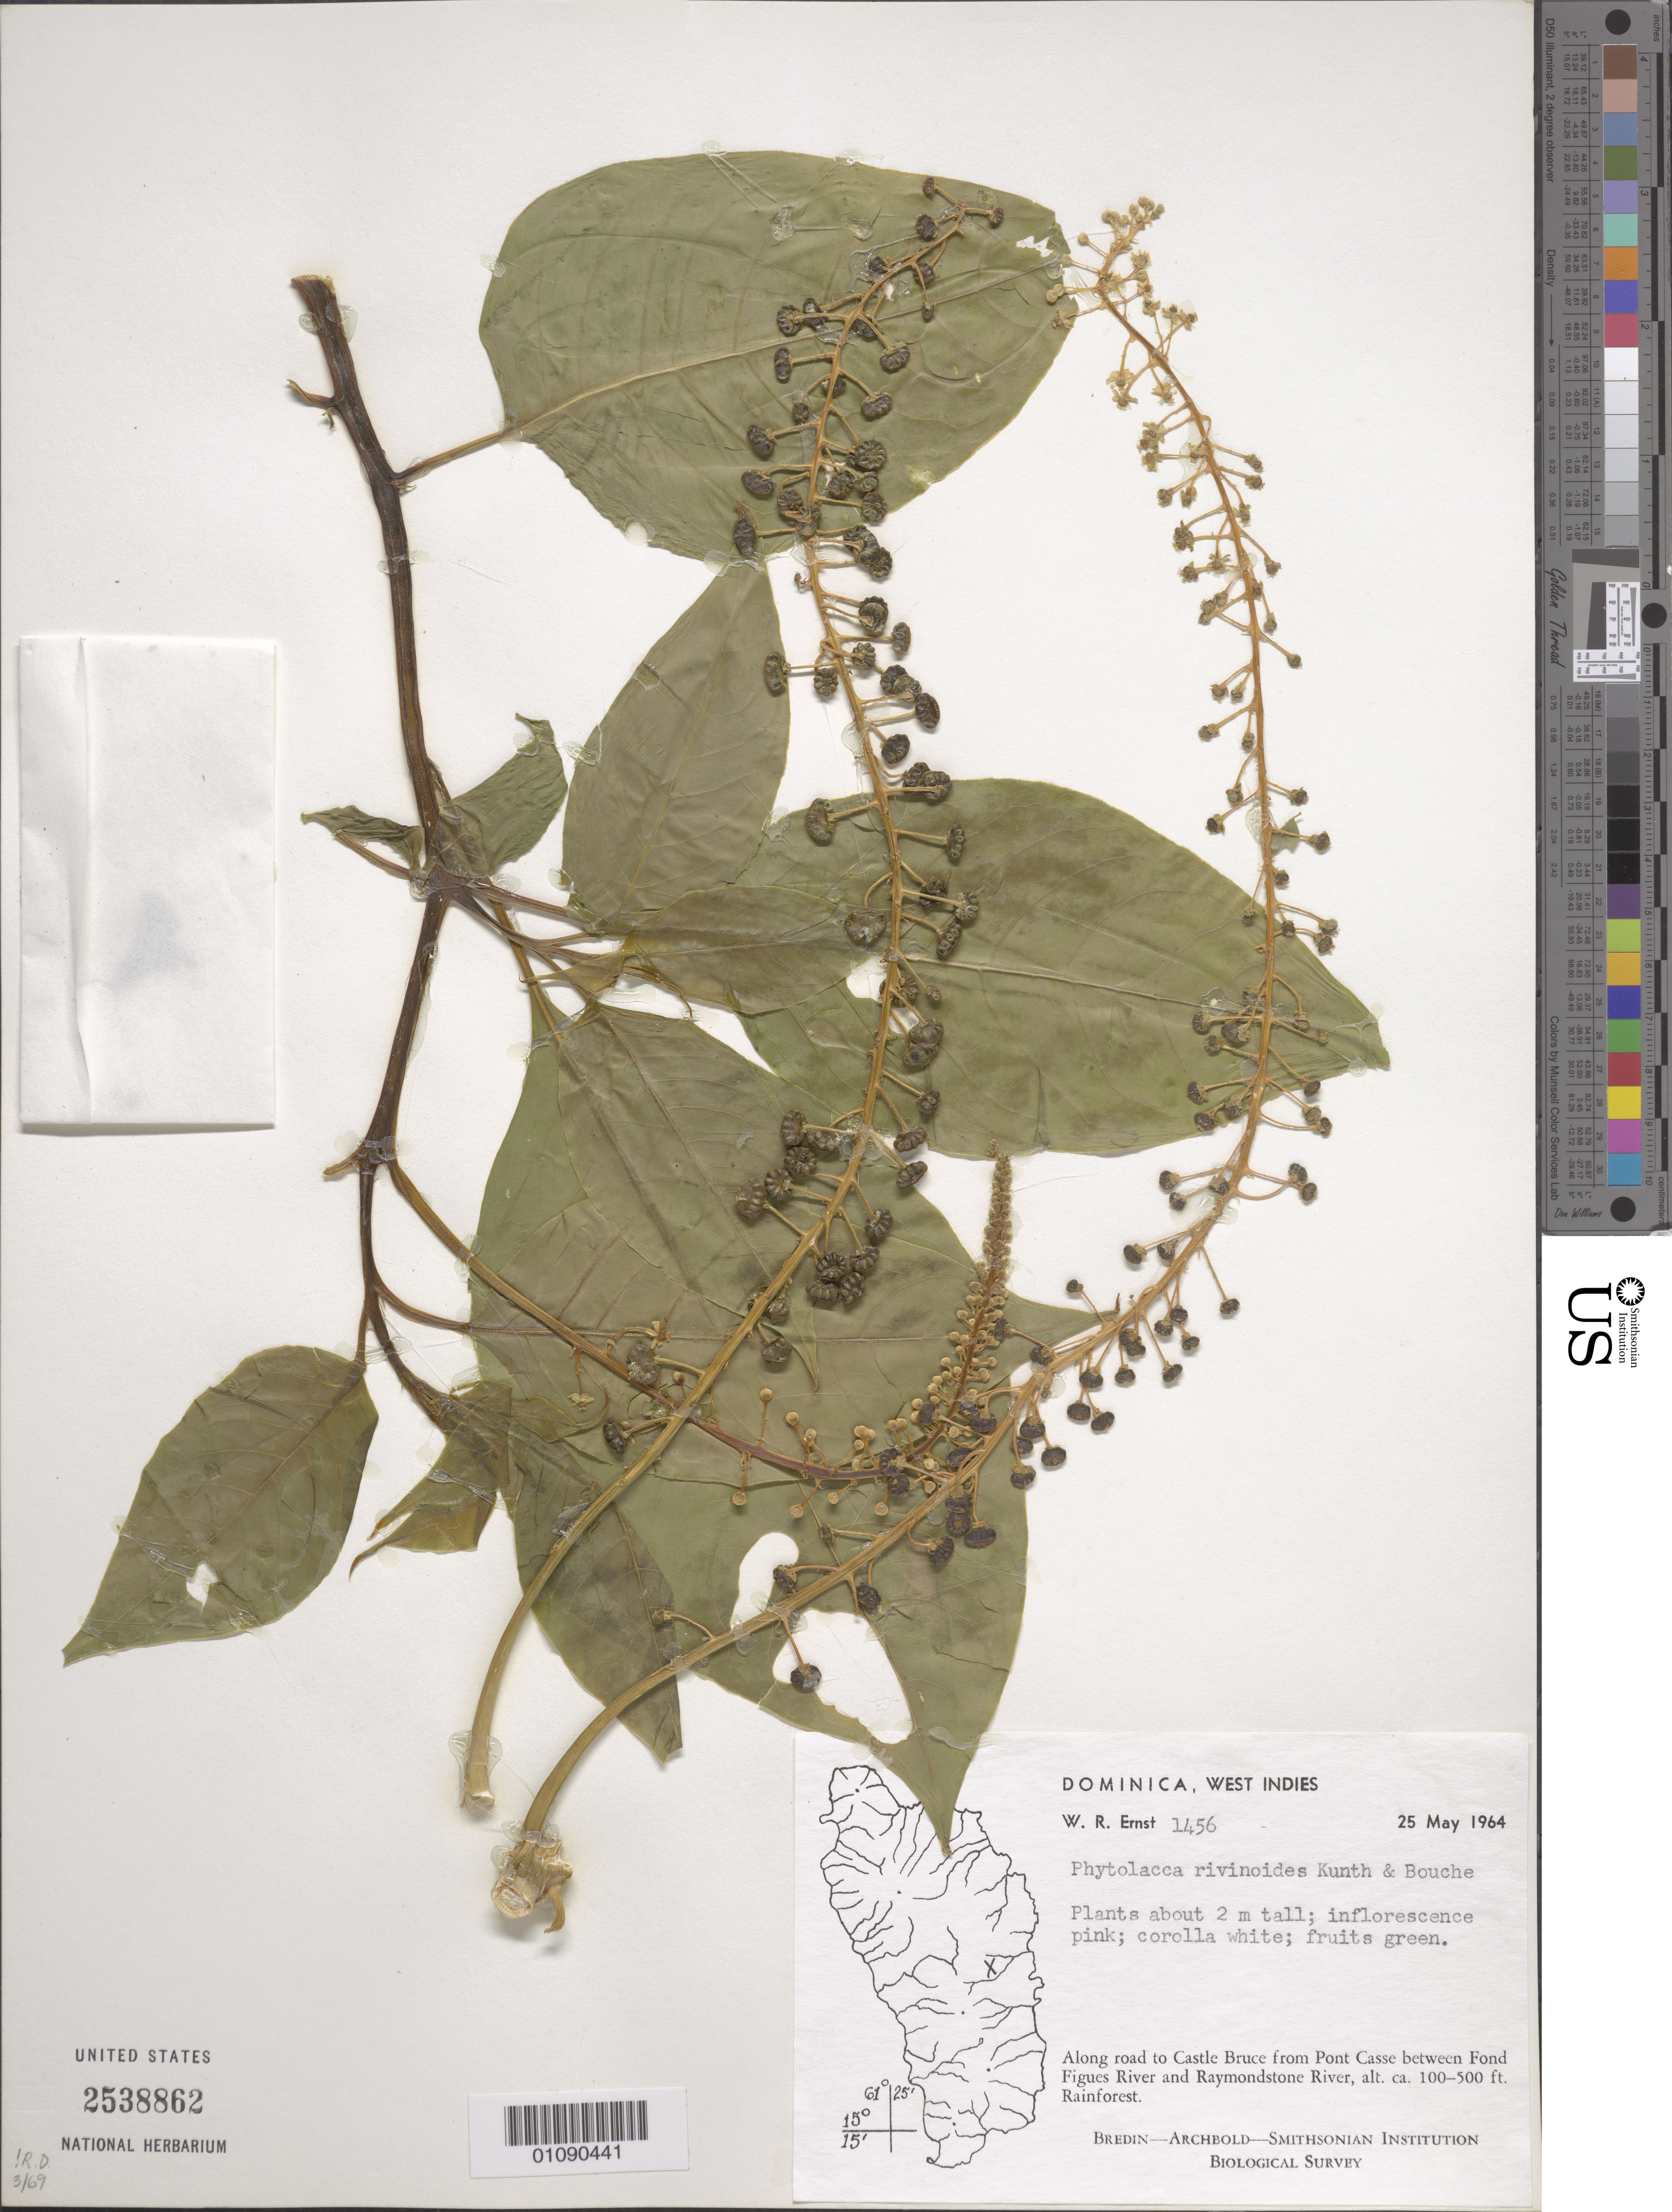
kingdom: Plantae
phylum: Tracheophyta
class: Magnoliopsida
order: Caryophyllales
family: Phytolaccaceae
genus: Phytolacca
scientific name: Phytolacca rivinoides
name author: Kunth & C.D. Bouché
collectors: W. R. Ernst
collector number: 1456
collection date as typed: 25 May 1964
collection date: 1964-05-25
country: Dominica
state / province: St. David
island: Dominica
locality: Along road to Castle Bruce from Pont Casse between Fond Figues River and Raymondstone River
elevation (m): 30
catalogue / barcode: US 2538862